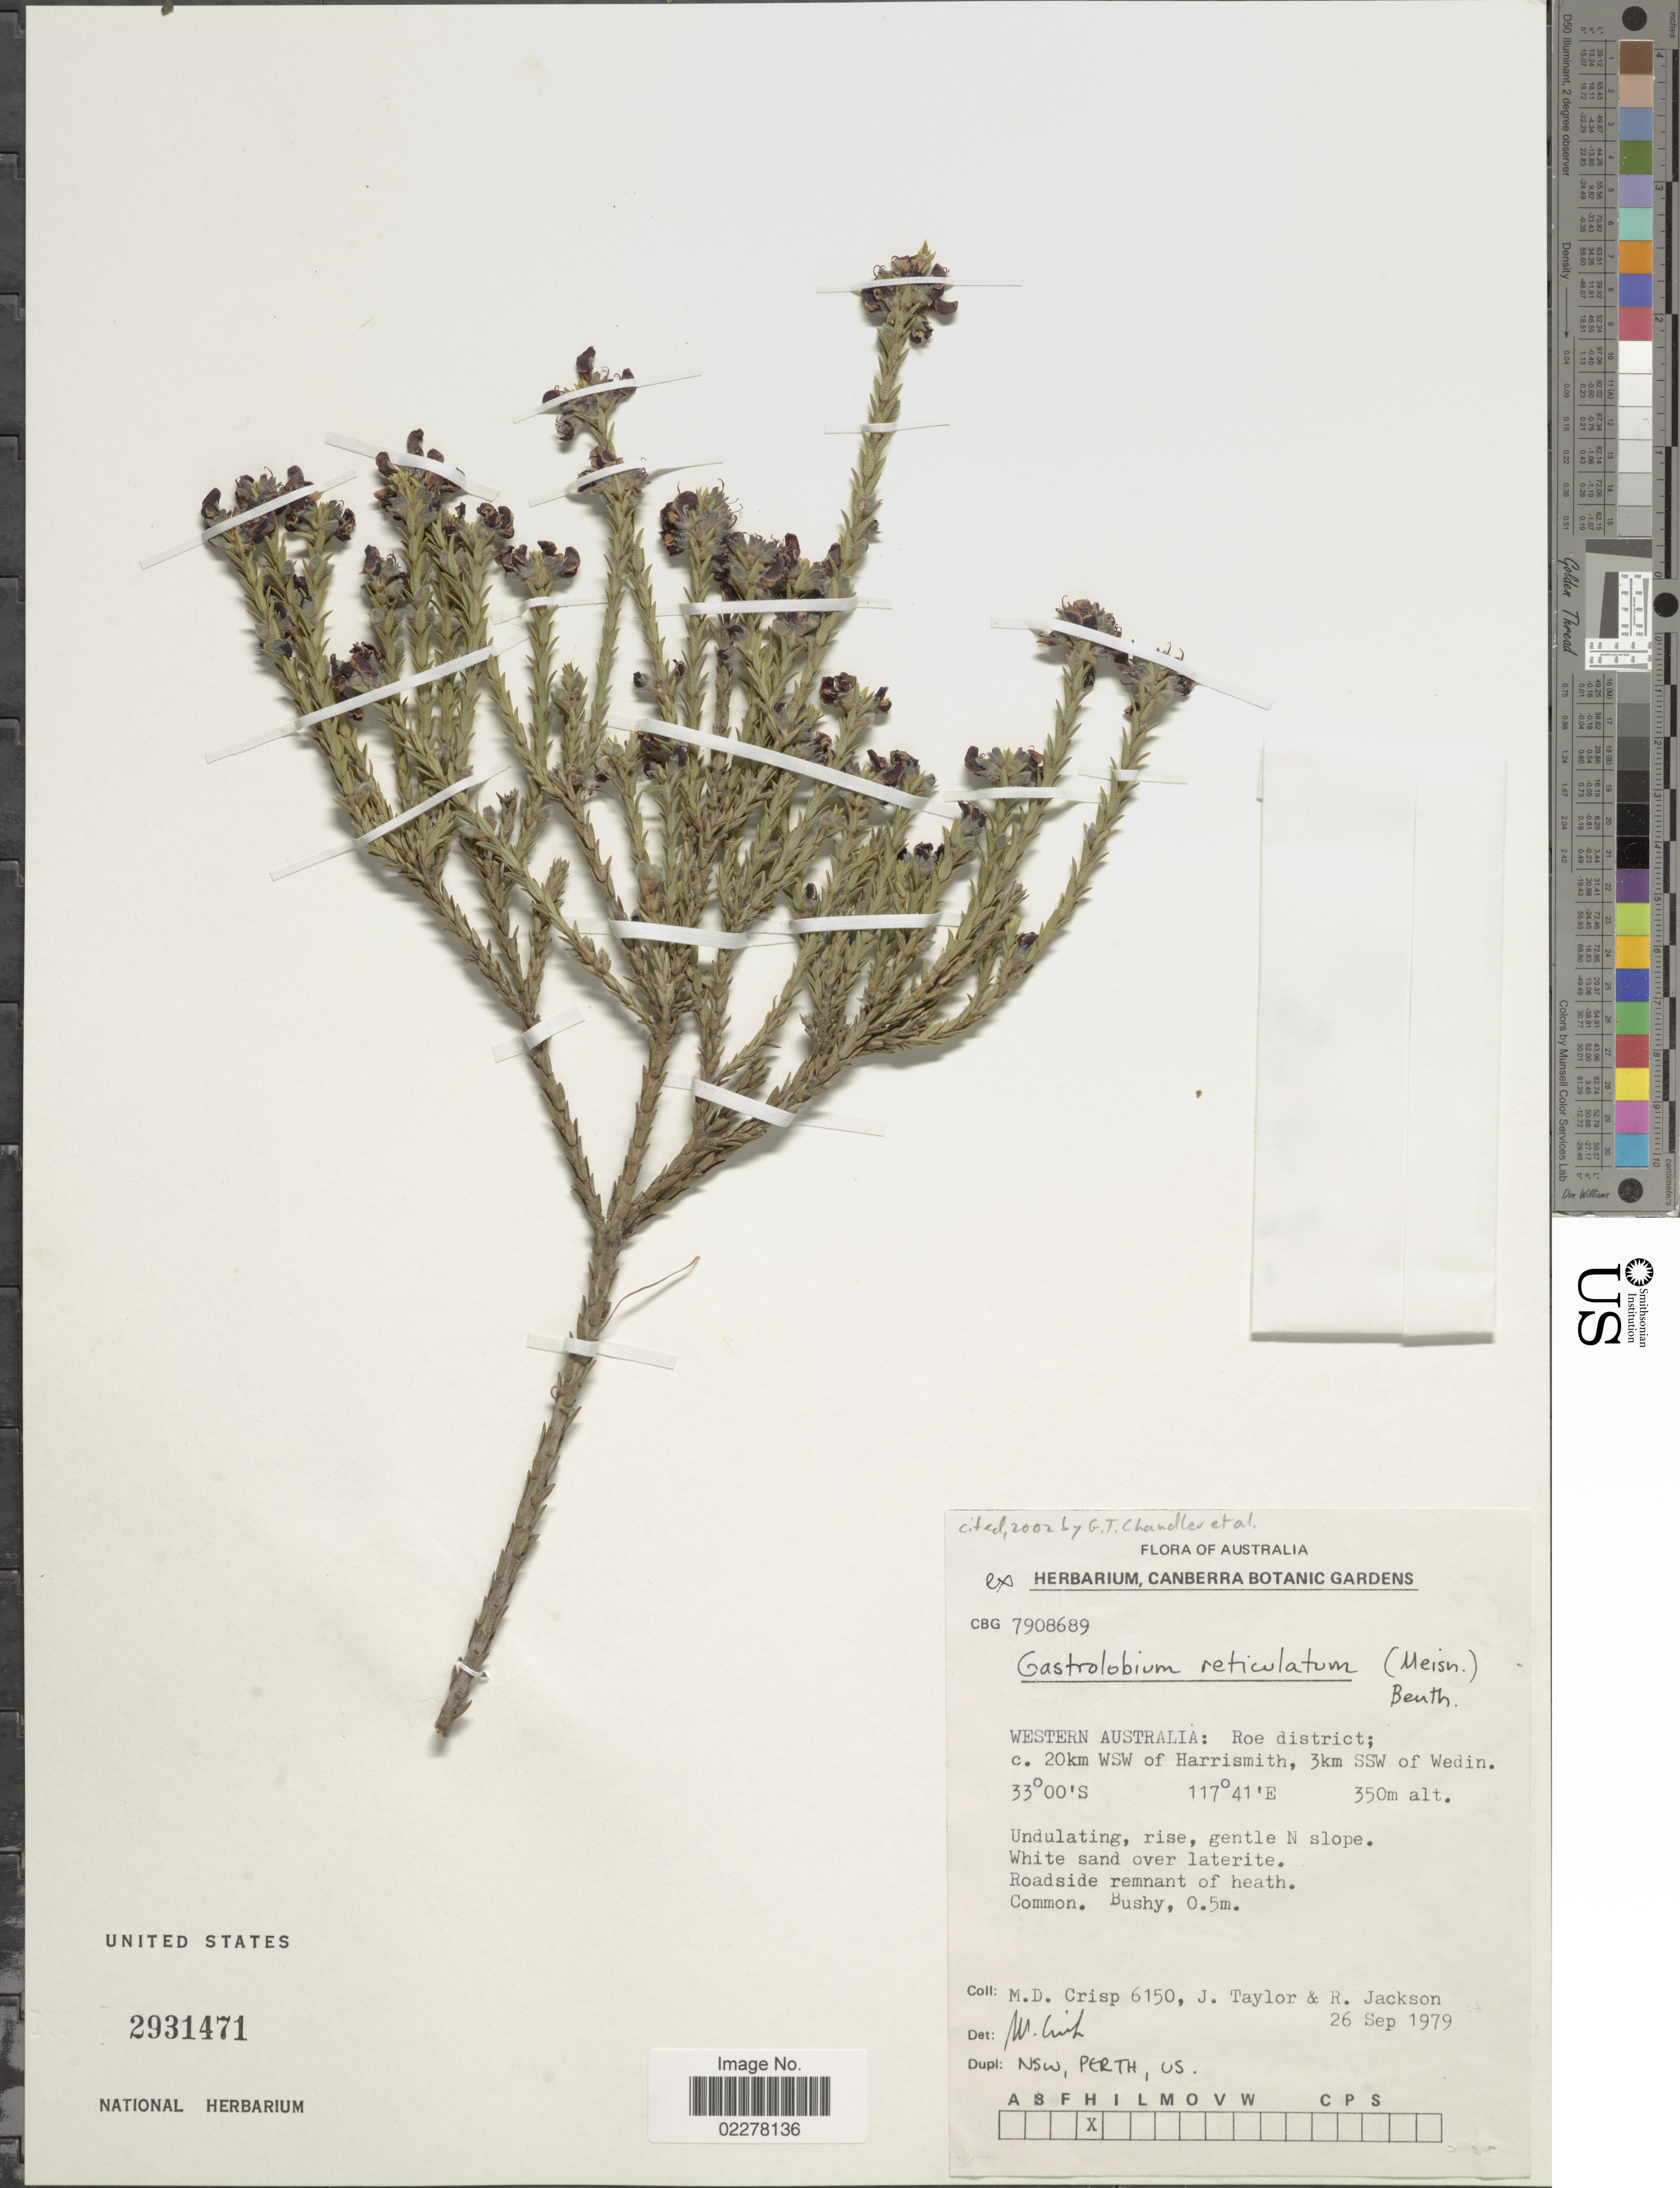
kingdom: Plantae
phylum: Tracheophyta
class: Magnoliopsida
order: Fabales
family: Fabaceae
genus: Gastrolobium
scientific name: Gastrolobium reticulatum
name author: (Meissner) Benth.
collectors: M. Crisp, J. Taylor & R. Jackson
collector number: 6150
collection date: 1979-09-26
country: Australia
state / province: Western Australia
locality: Roe district; c. 20km WSW of Harrismith, 3 km SSW of Wedin.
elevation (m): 350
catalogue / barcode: US 2931471